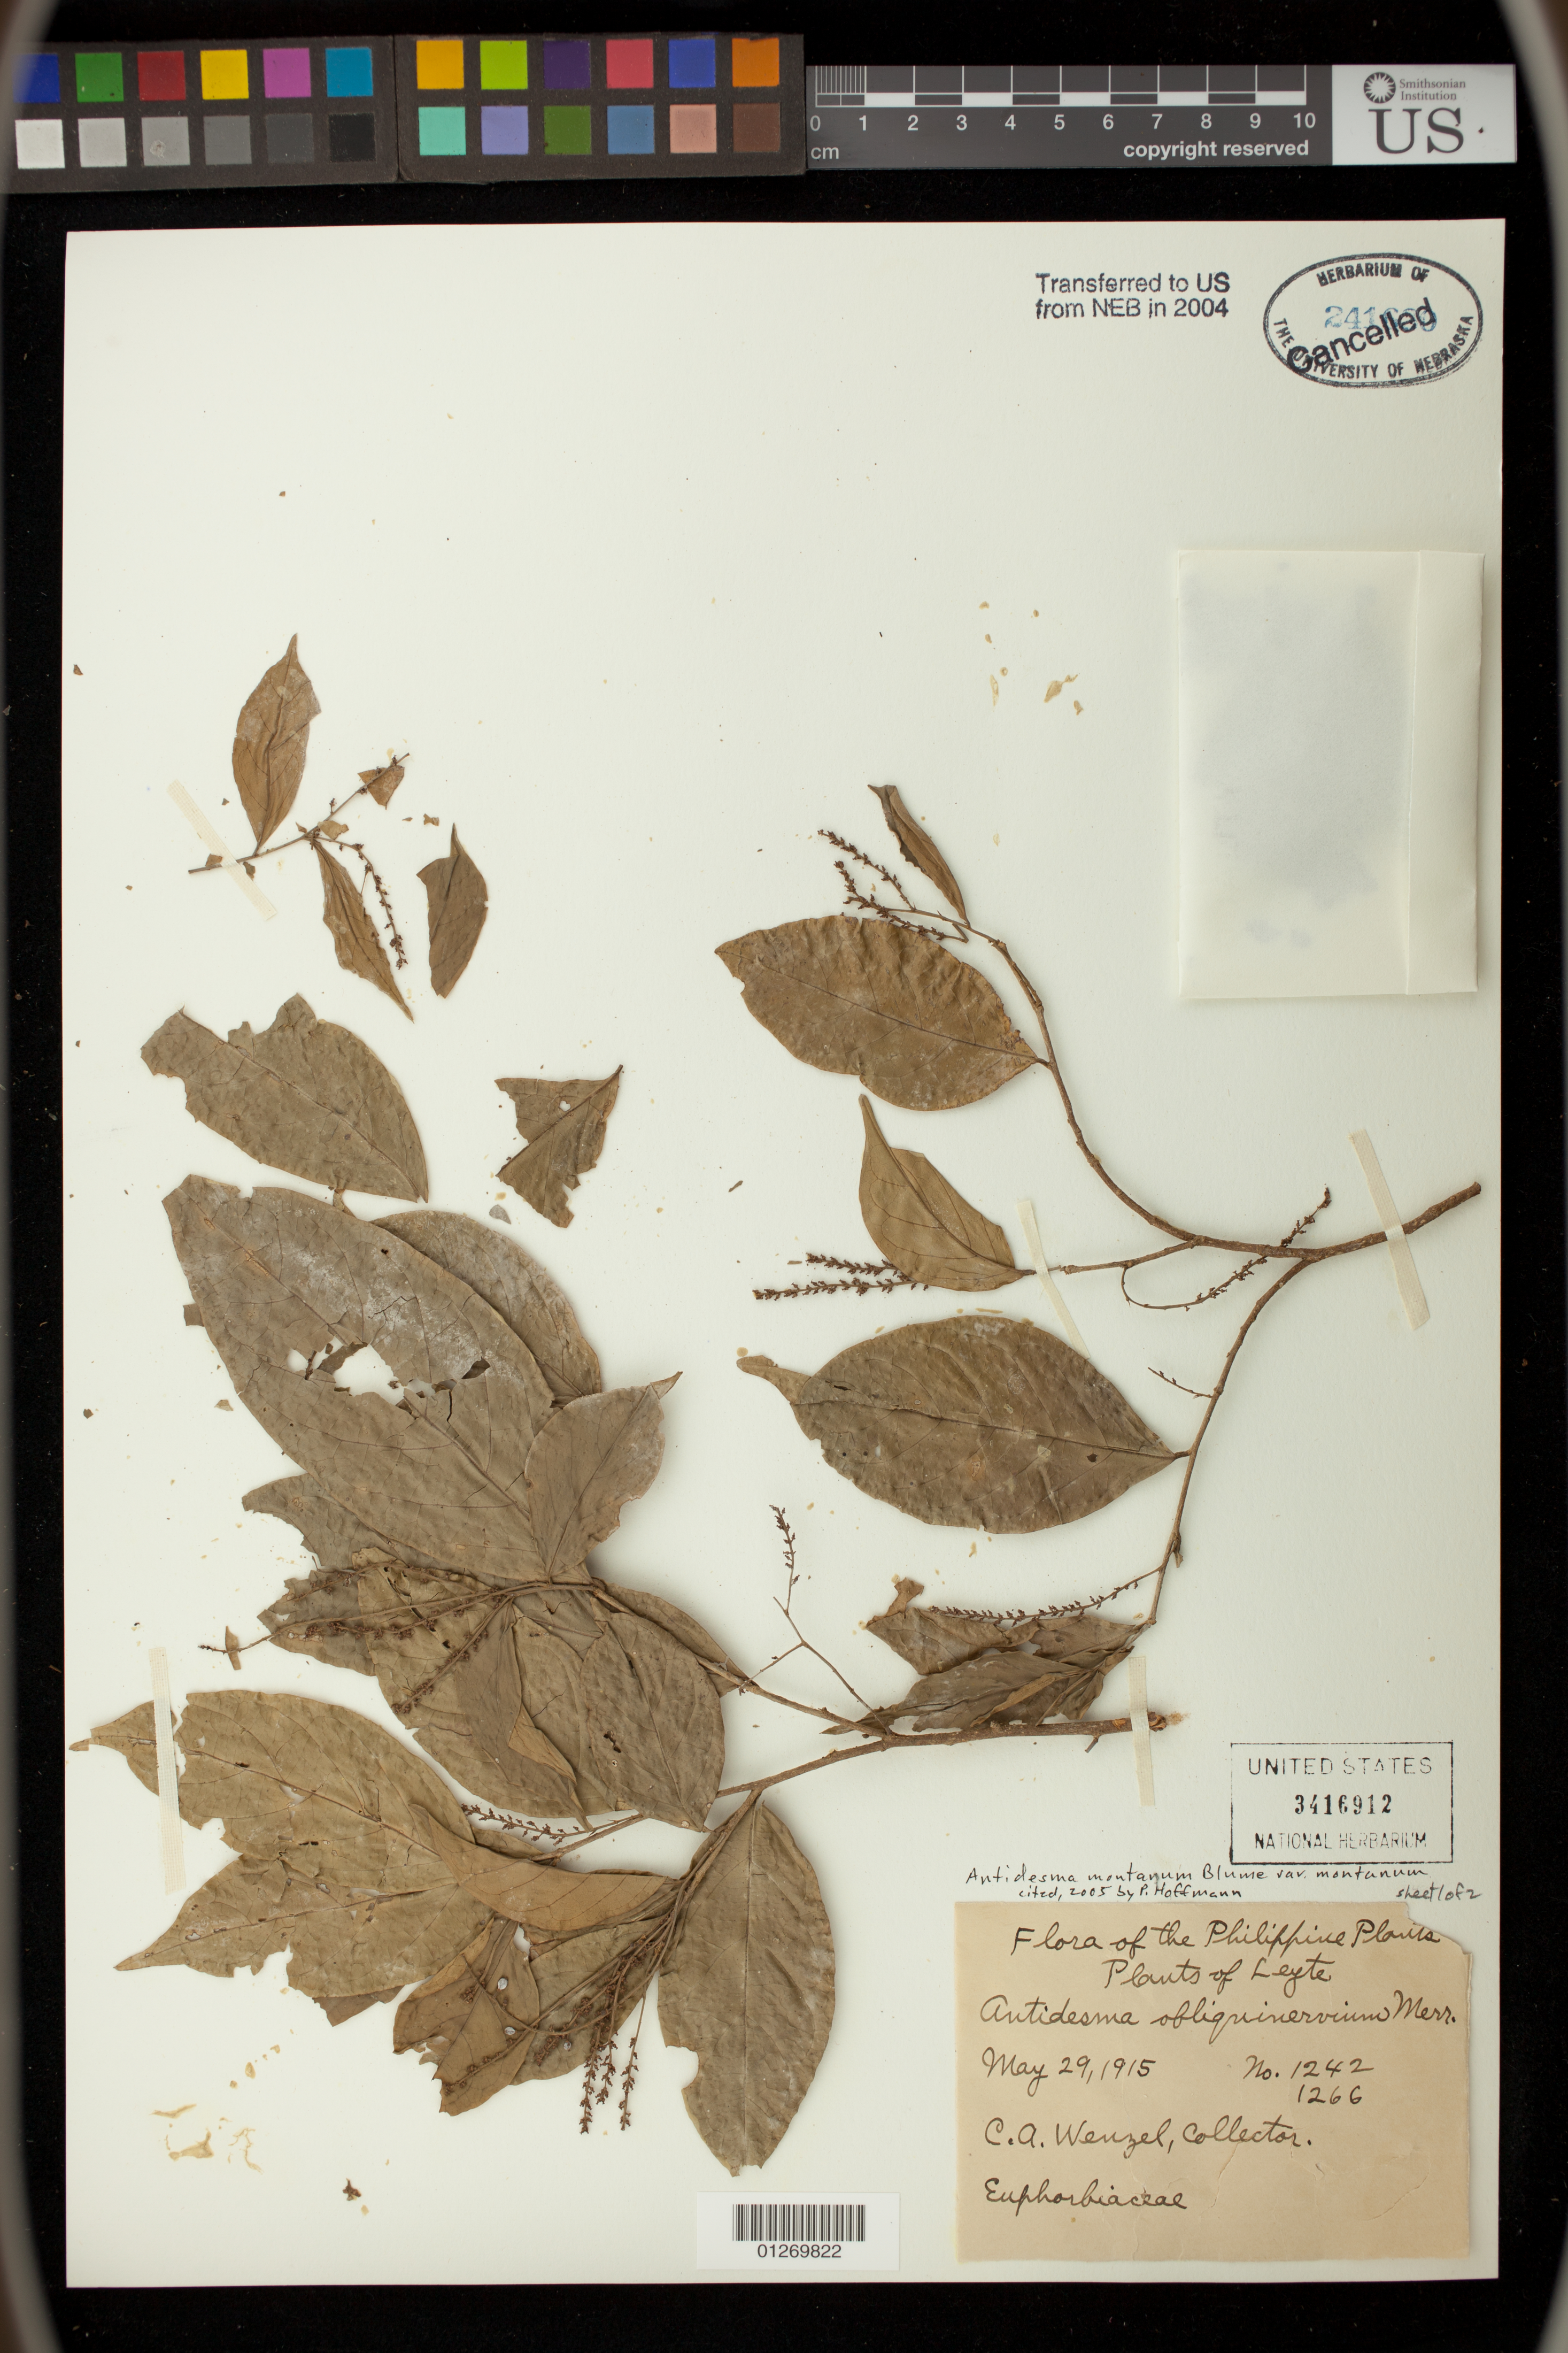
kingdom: Plantae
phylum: Tracheophyta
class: Magnoliopsida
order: Malpighiales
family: Phyllanthaceae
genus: Antidesma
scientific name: Antidesma montanum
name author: Blume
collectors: C. Wenzel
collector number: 1242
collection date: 1915-05-29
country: Philippines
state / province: Eastern Visayas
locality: Leyte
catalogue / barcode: US 3416912